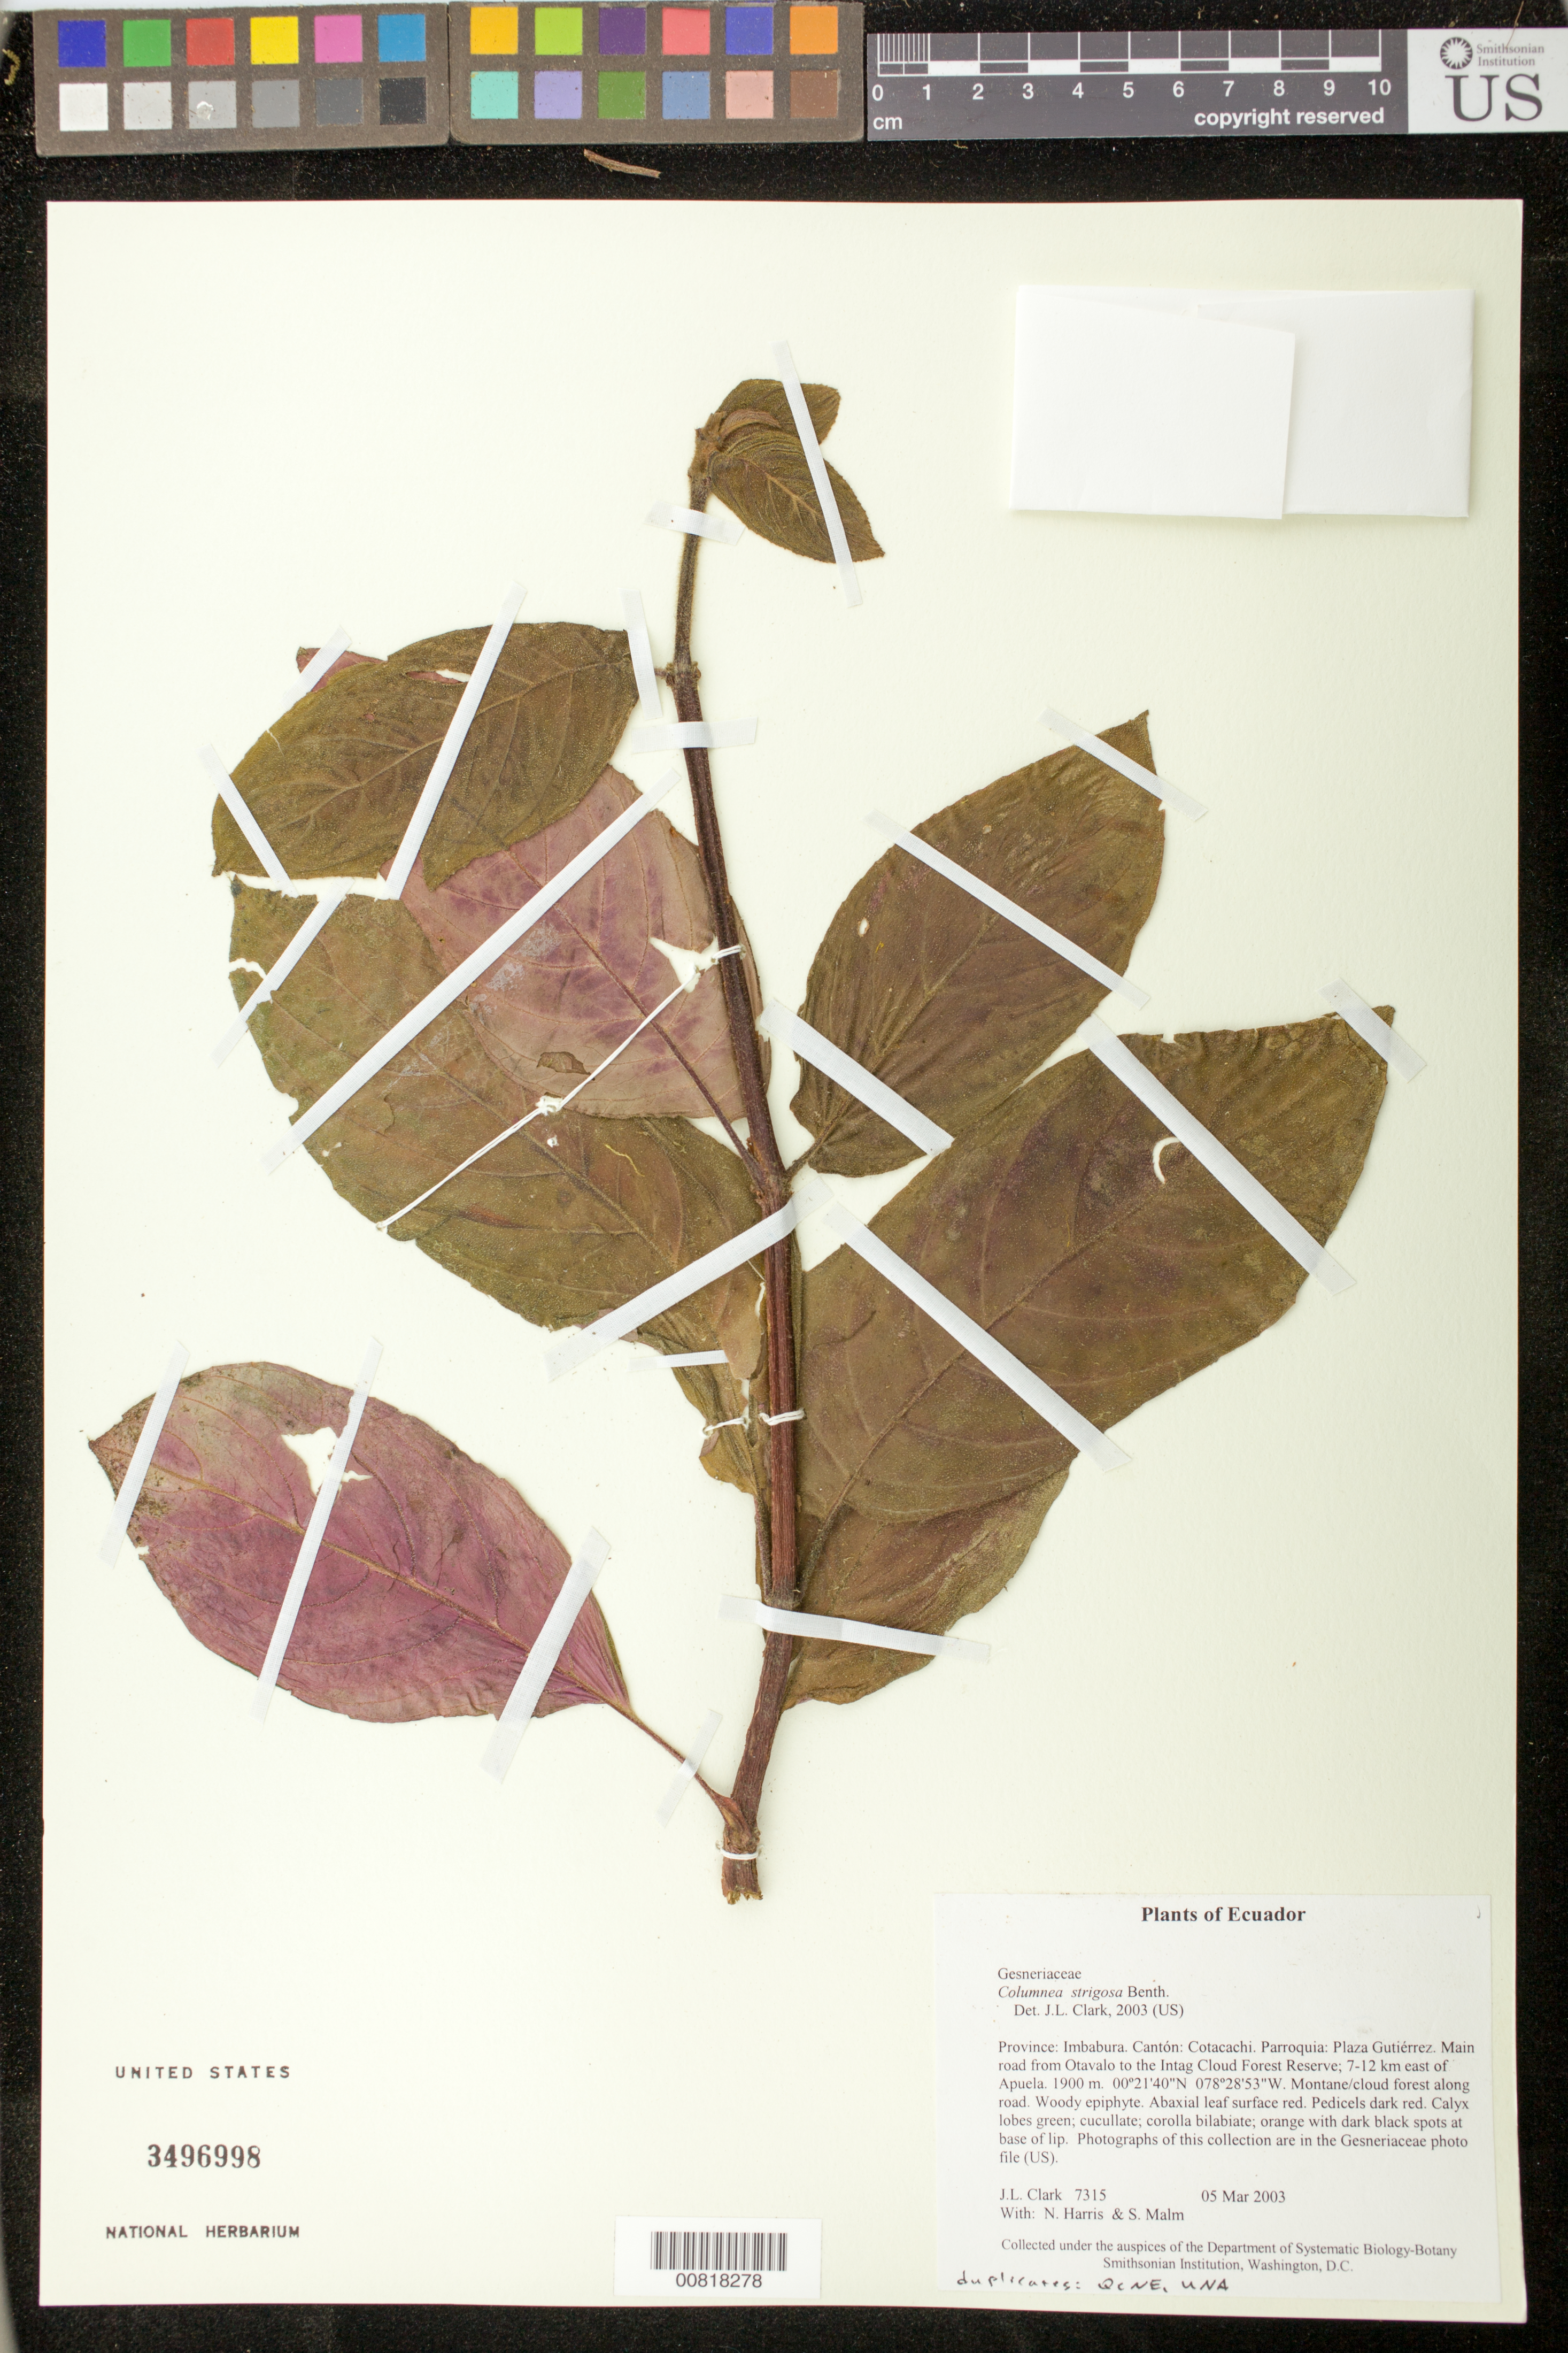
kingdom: Plantae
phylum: Tracheophyta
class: Magnoliopsida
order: Lamiales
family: Gesneriaceae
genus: Columnea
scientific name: Columnea strigosa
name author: Benth.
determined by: Clark, J. L., (SEL), The Marie Selby Botanical Garden (UNITED STATES)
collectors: J. L. Clark, N. Harris & S. Malm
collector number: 7315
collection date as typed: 05 Mar 2003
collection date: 2003-03-05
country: Ecuador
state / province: Imbabura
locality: Cotacachi. Parroquia: Plaza Gutiérrez. Main road from Otavalo to the Intag Cloud Forest Reserve; 7-12 km east of Apuela.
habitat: Montane/cloud forest along road.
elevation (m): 1900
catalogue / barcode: US 3496998